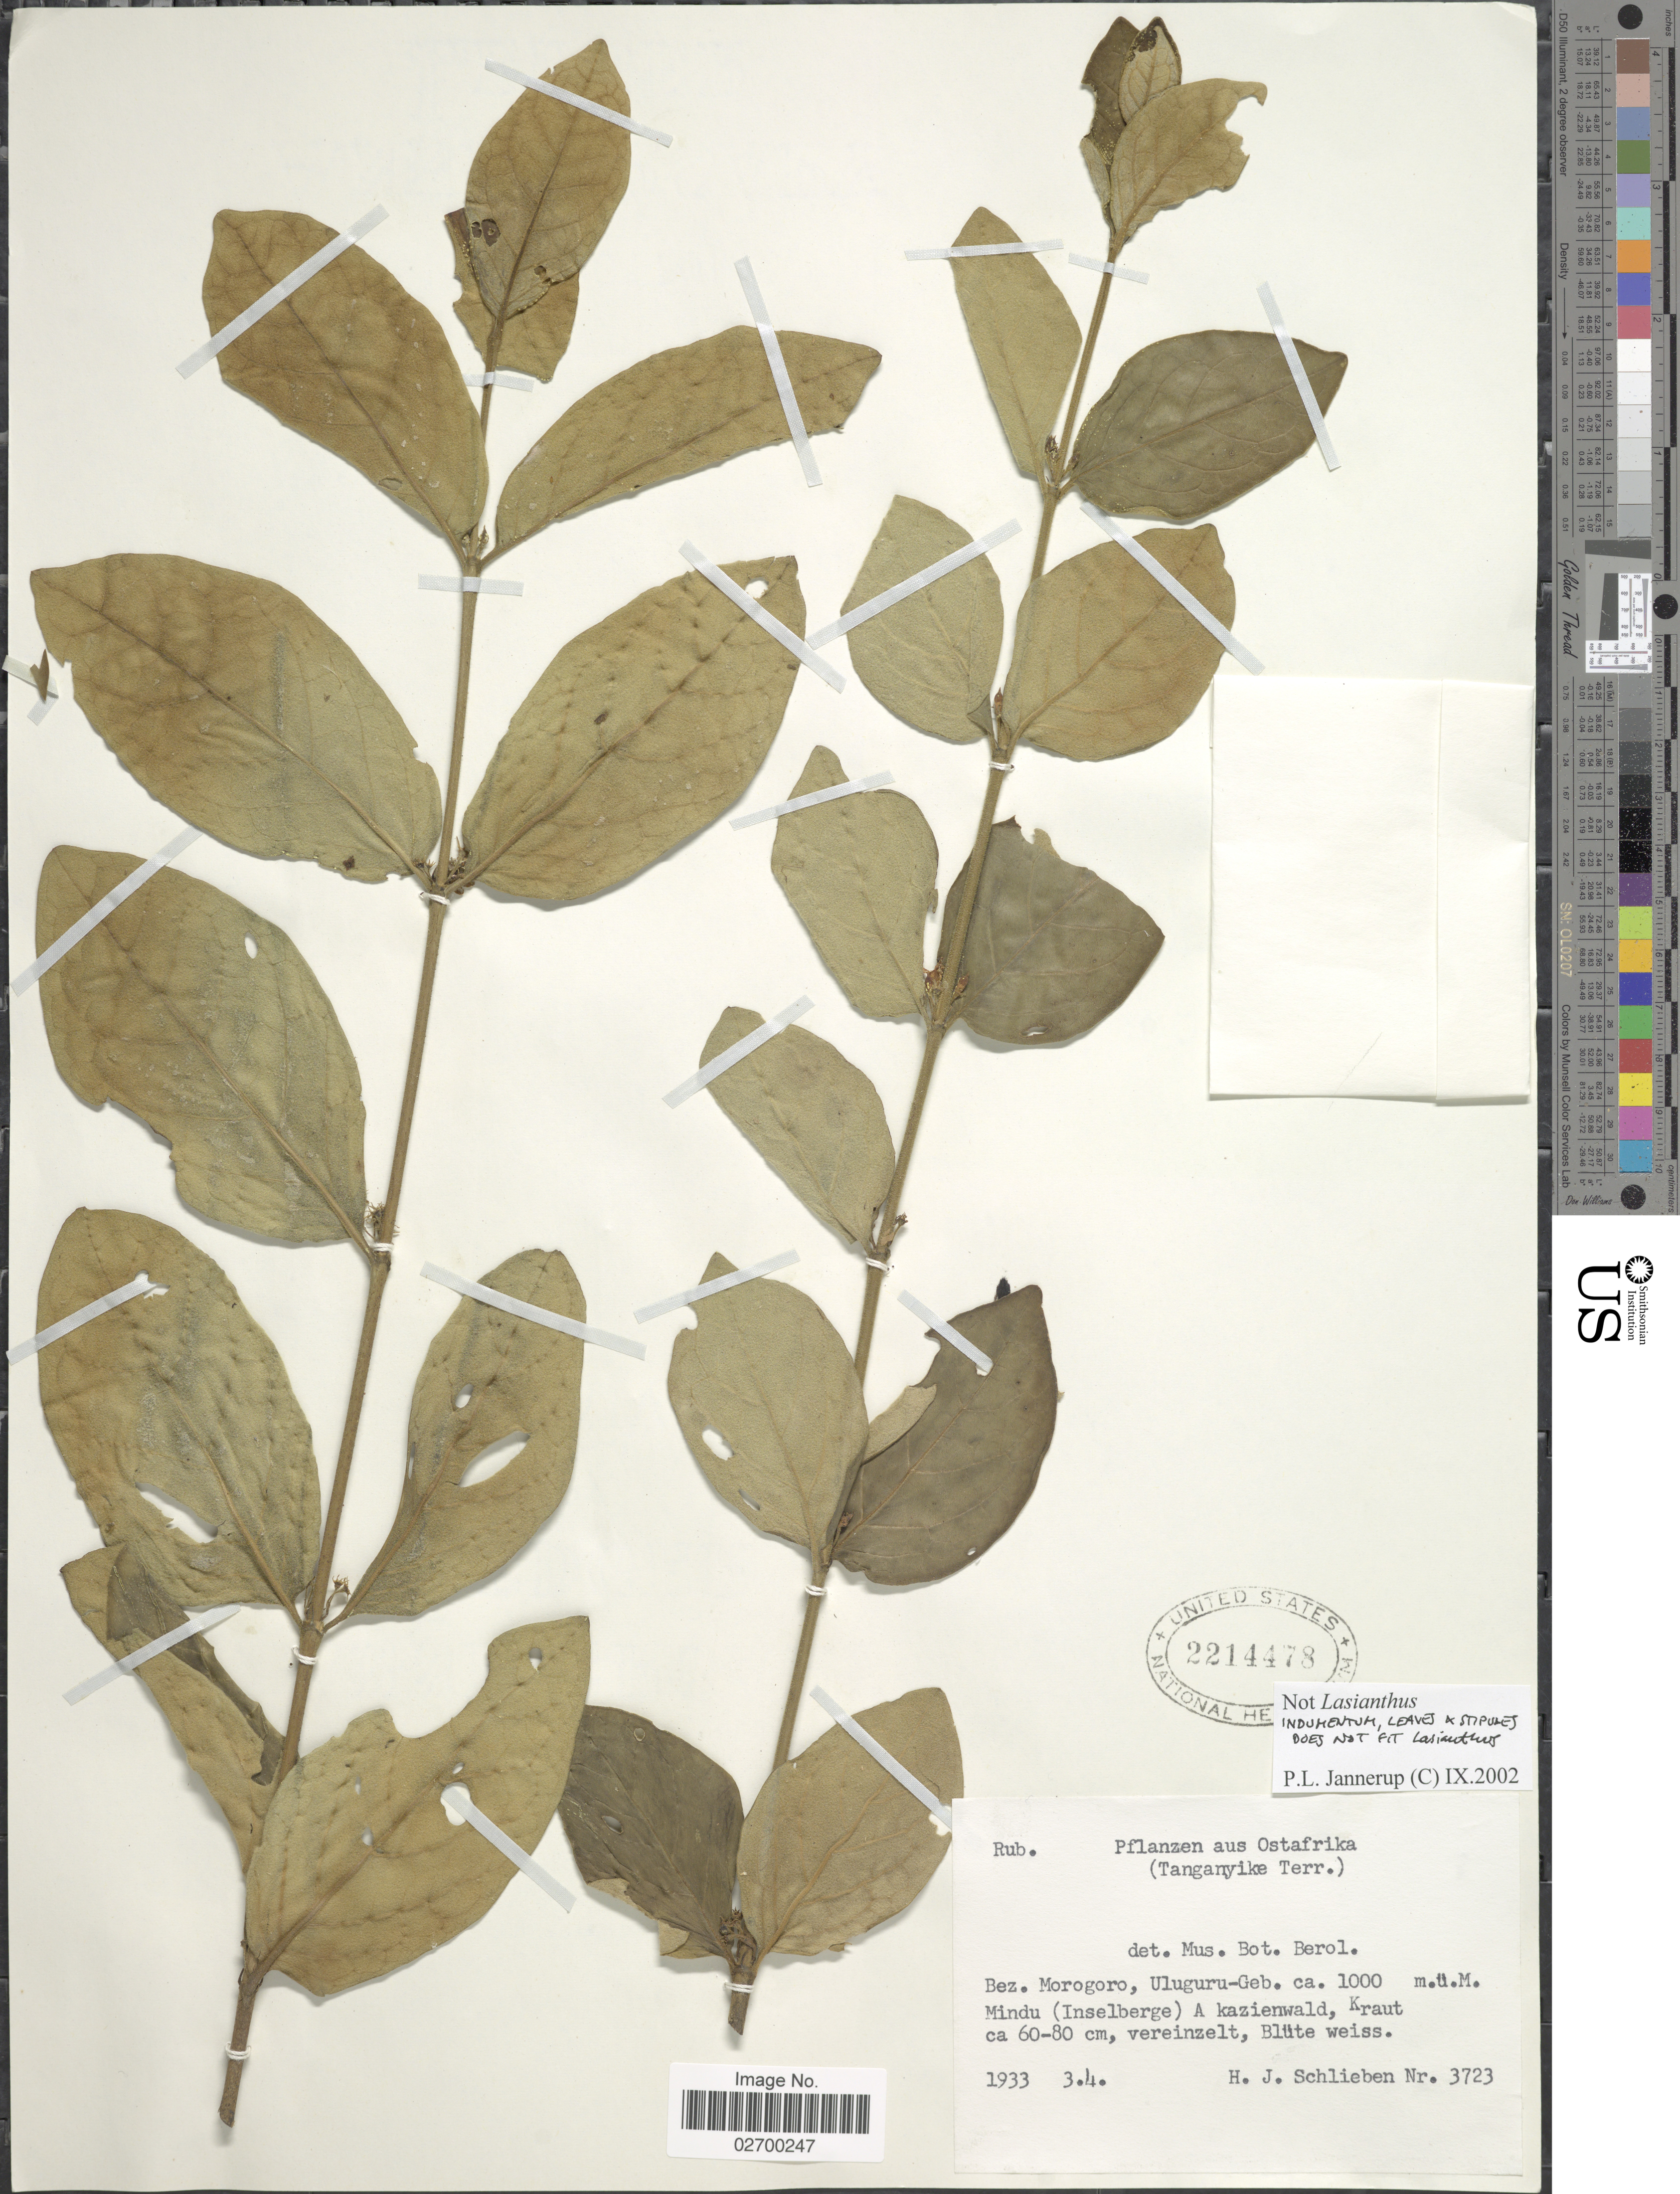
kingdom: Plantae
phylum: Tracheophyta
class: Magnoliopsida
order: Gentianales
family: Rubiaceae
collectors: H. J. Schlieben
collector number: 3723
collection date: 1933-03-04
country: Tanzania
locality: Aus Ostafrika. (Tanganyika Terr.). Bez. Morogoro, Uluguru-Geb. Mindu (Inselberge)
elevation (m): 1000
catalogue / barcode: US 2214478